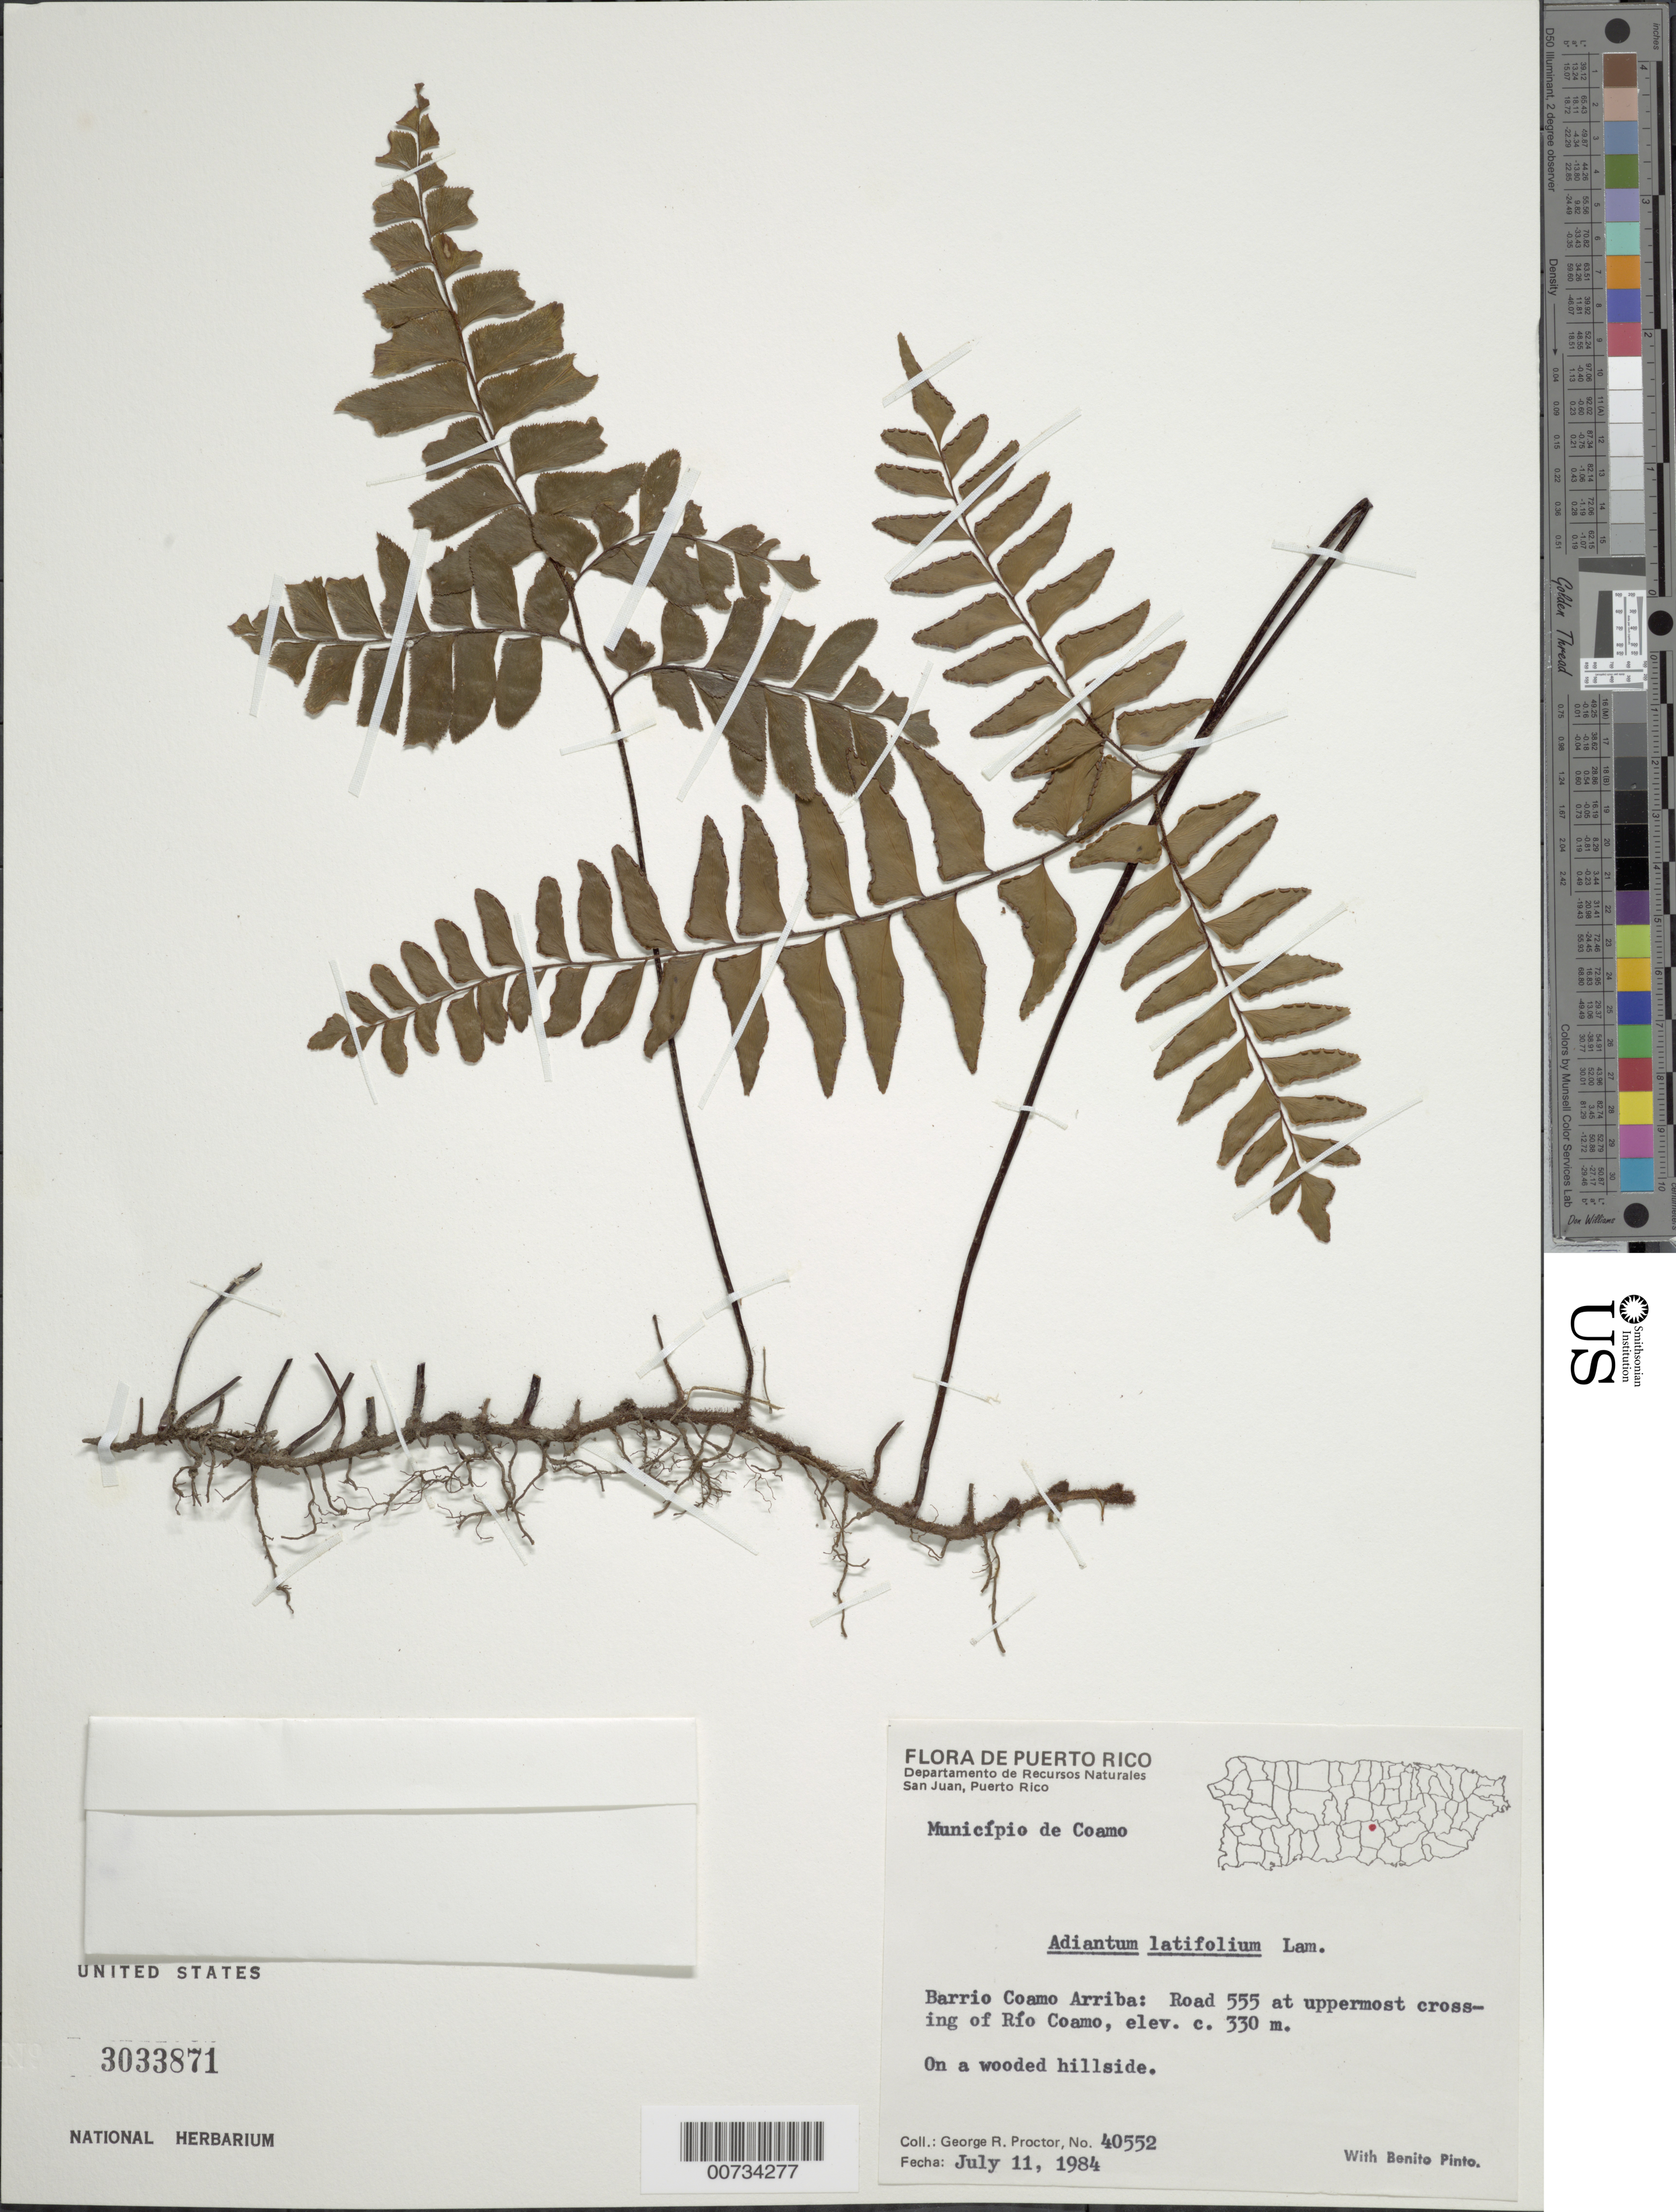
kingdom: Plantae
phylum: Tracheophyta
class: Polypodiopsida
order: Polypodiales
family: Pteridaceae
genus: Adiantum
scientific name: Adiantum latifolium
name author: Lam.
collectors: G. R. Proctor & B. Pinto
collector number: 40552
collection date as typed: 11 Jul 1984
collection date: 1984-07-11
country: Puerto Rico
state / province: Coamo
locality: Mun. Coamo, Barrio Coamo Arriba: Road 555 at uppermost crossign of Río Coamo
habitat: On a wooded hillside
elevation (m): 330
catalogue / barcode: US 3033871